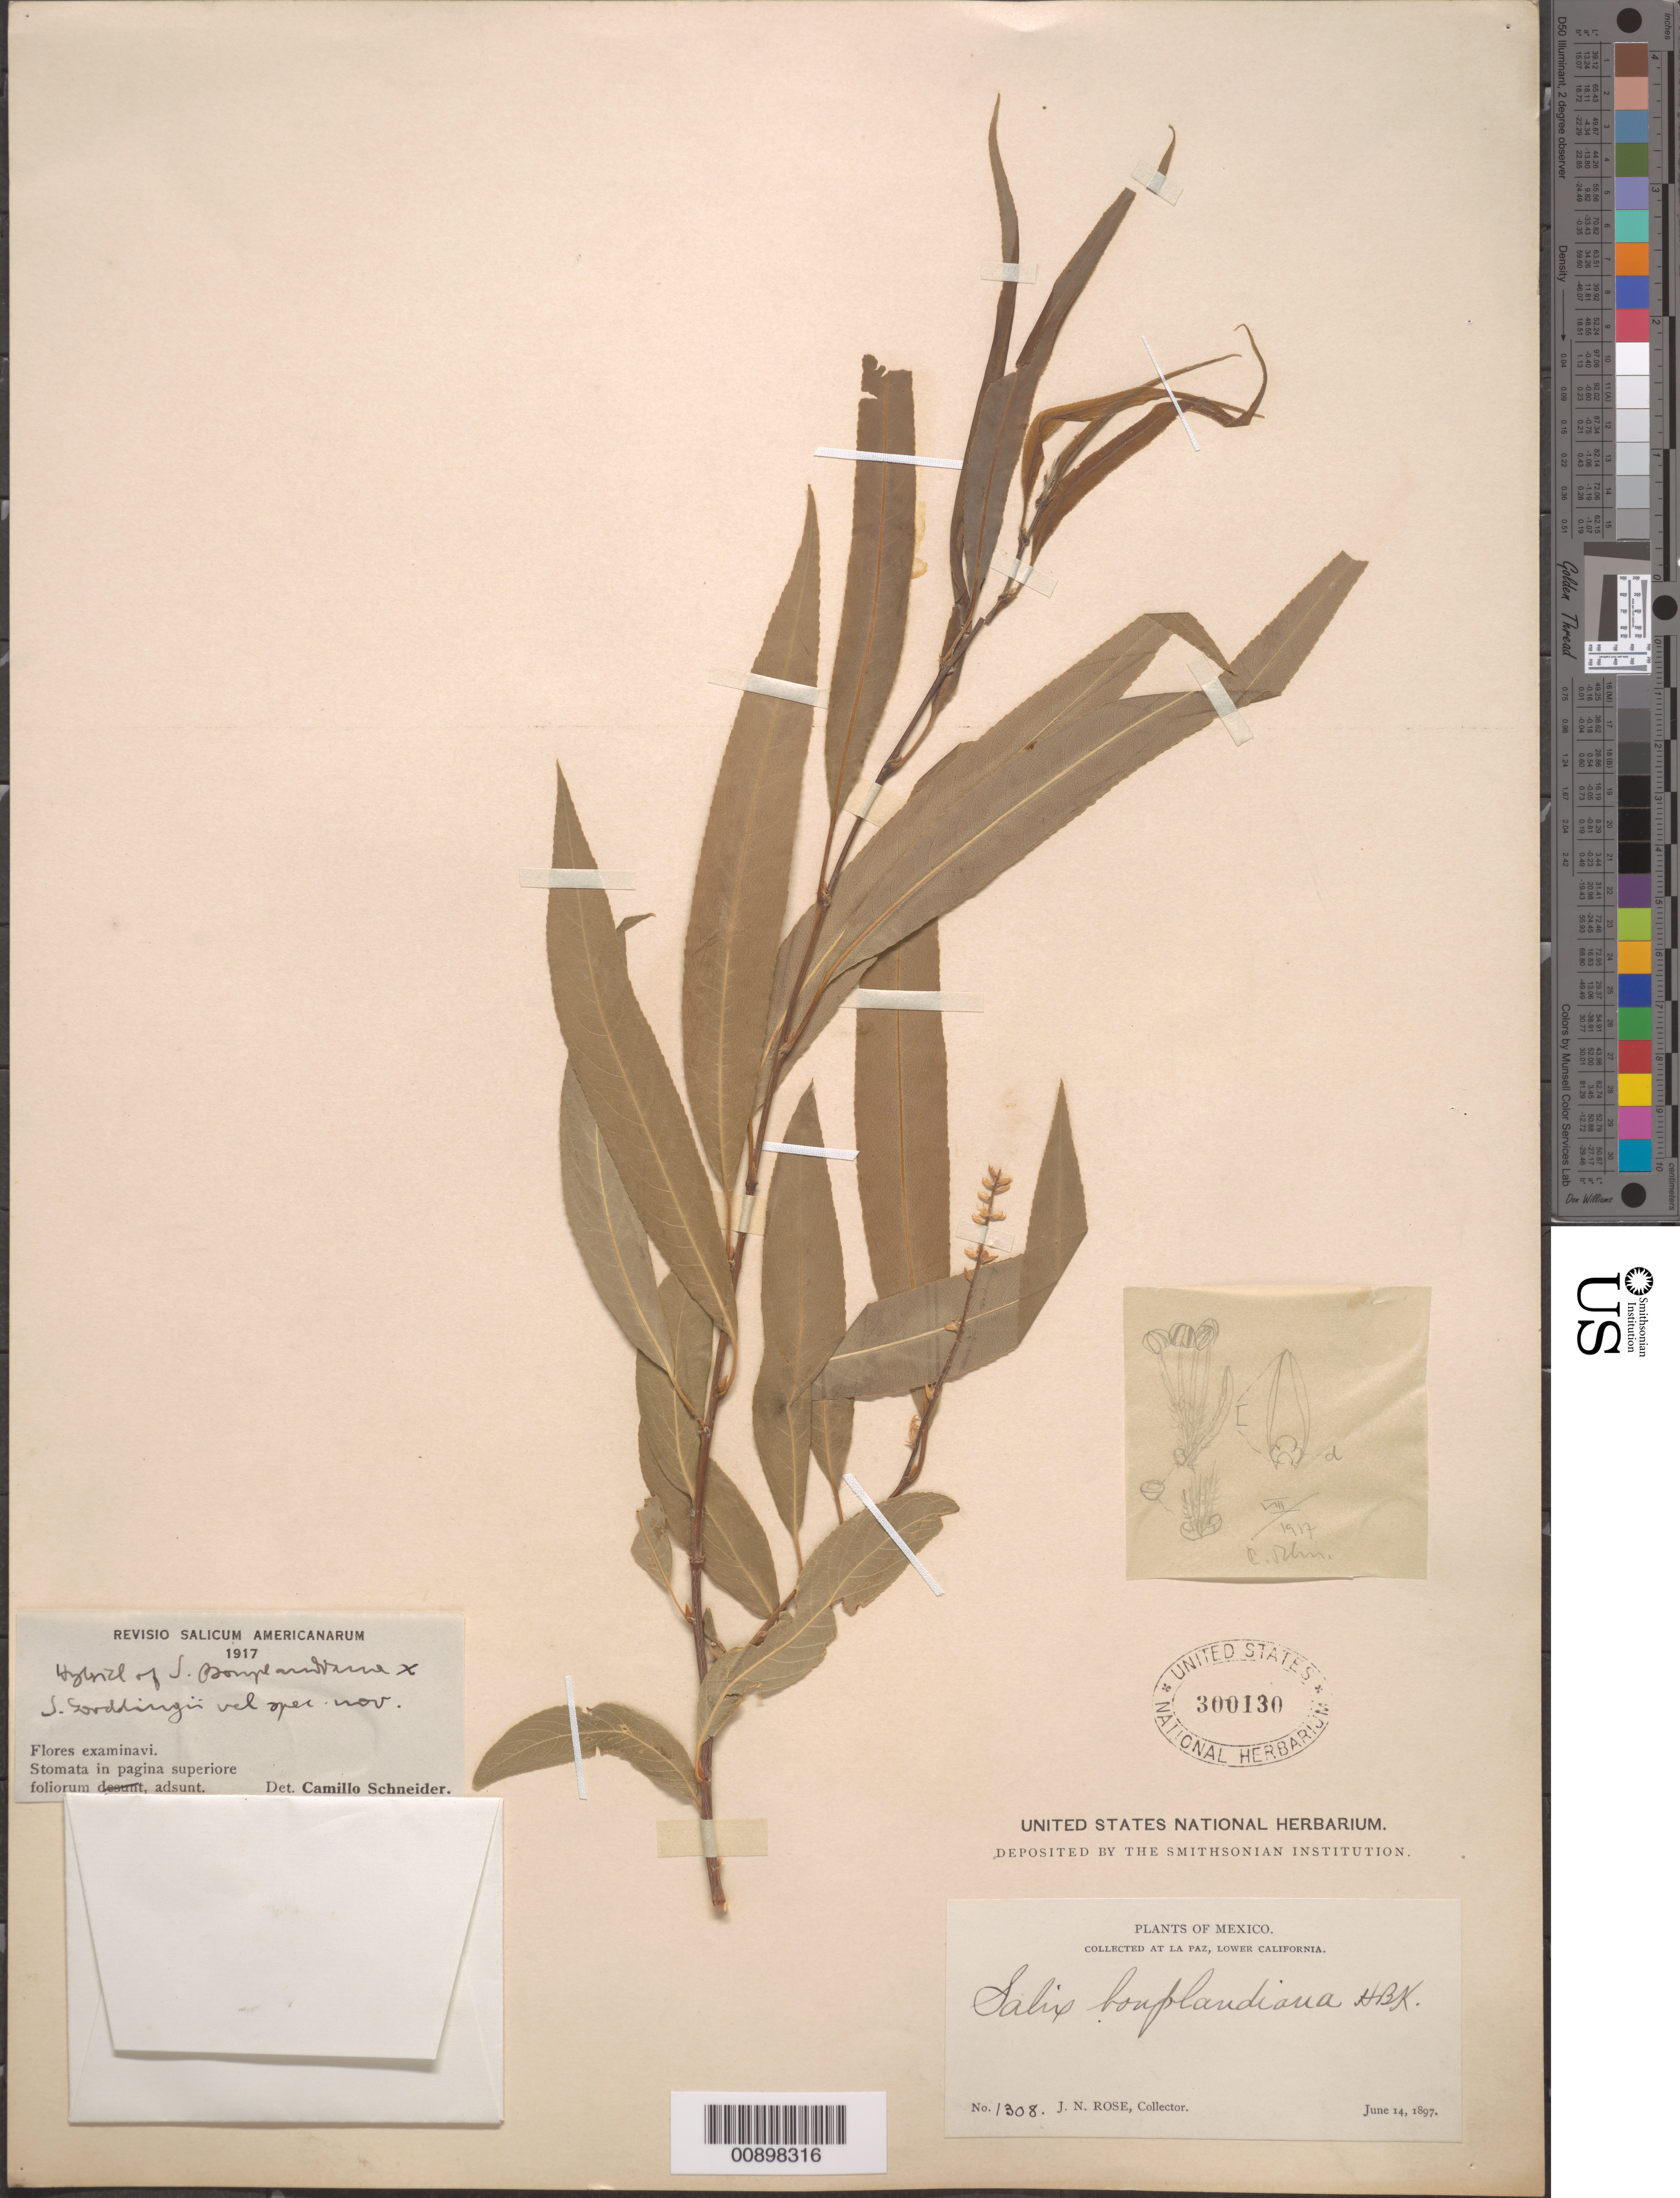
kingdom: Plantae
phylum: Tracheophyta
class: Magnoliopsida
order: Malpighiales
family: Salicaceae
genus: Salix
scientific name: Salix bonplandiana x S. gooddingii C.R. Ball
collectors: J. N. Rose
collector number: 1308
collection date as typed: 14 Jun 1897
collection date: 1897-06-14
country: Mexico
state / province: Baja California Sur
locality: La Paz, Lower California.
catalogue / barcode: US 300130